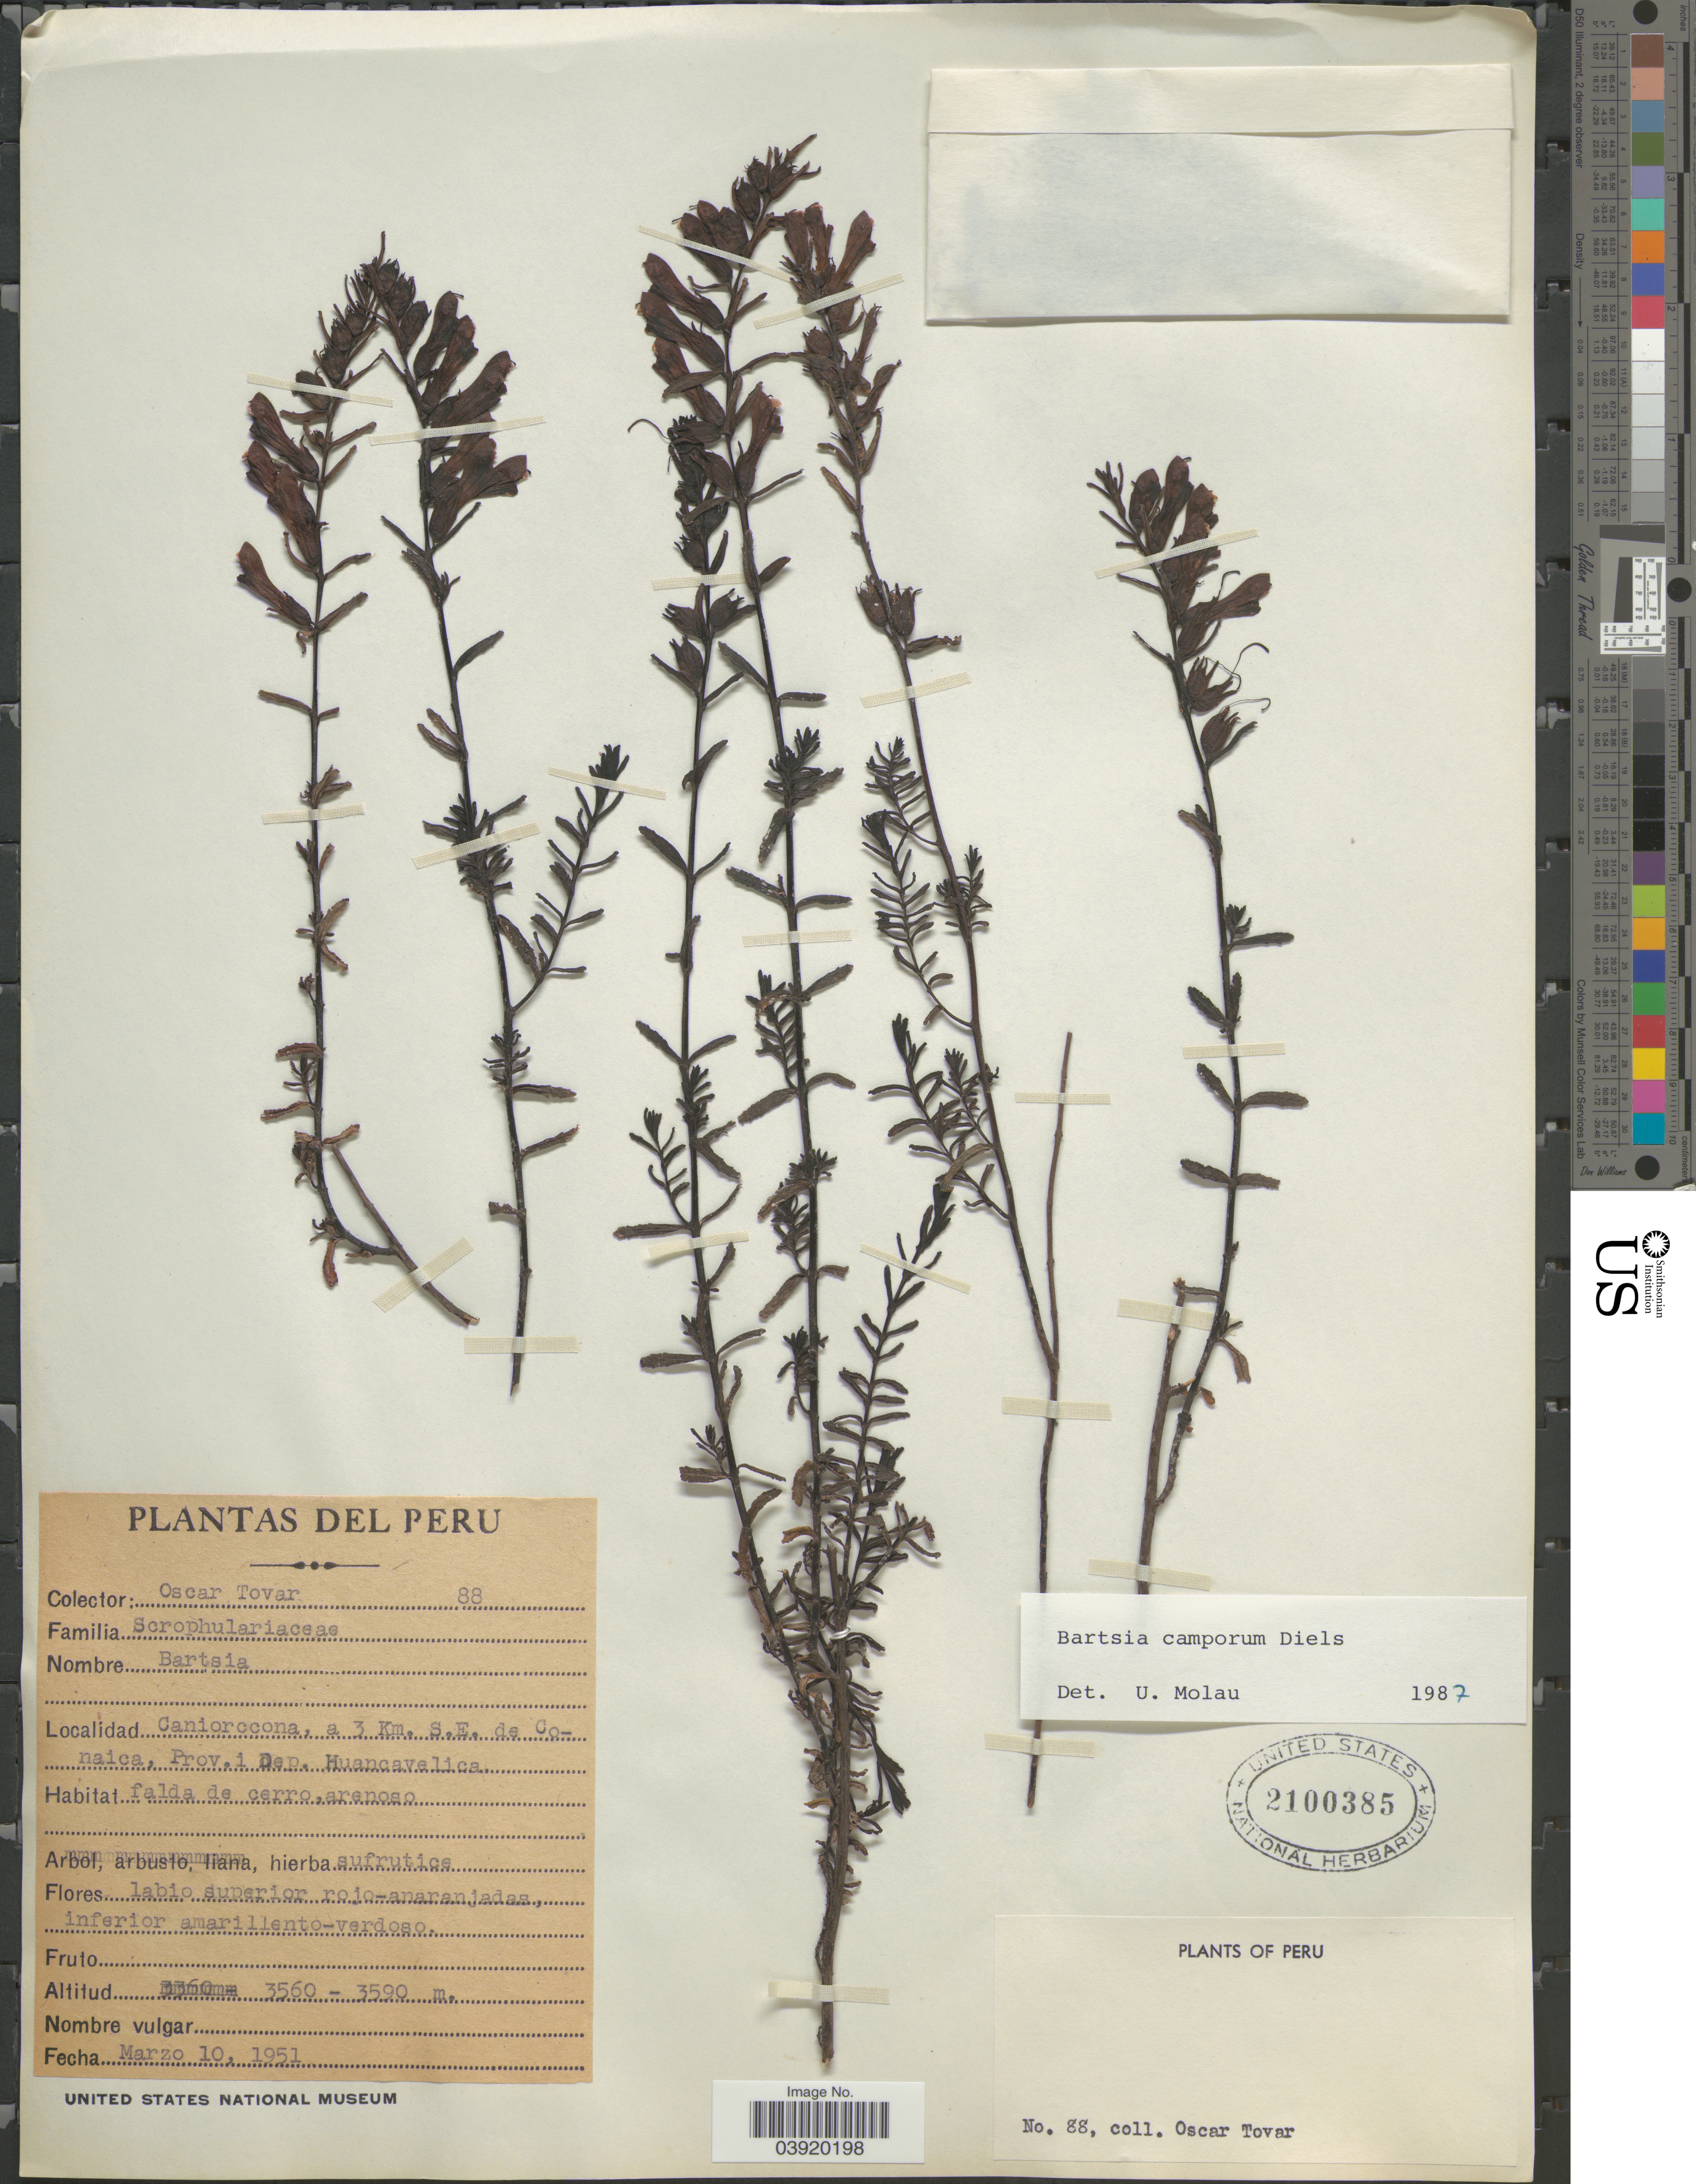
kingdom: Plantae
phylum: Tracheophyta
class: Magnoliopsida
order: Lamiales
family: Orobanchaceae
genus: Bartsia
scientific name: Bartsia camporum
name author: Diels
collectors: Ó. Tovar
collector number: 88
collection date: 1951-03-10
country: Peru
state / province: Huancavelica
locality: Caniorccona, a 3 Km. S.E. de Conaica, Prov. i Dep. Huancavelica.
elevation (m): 3560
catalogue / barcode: US 2100385